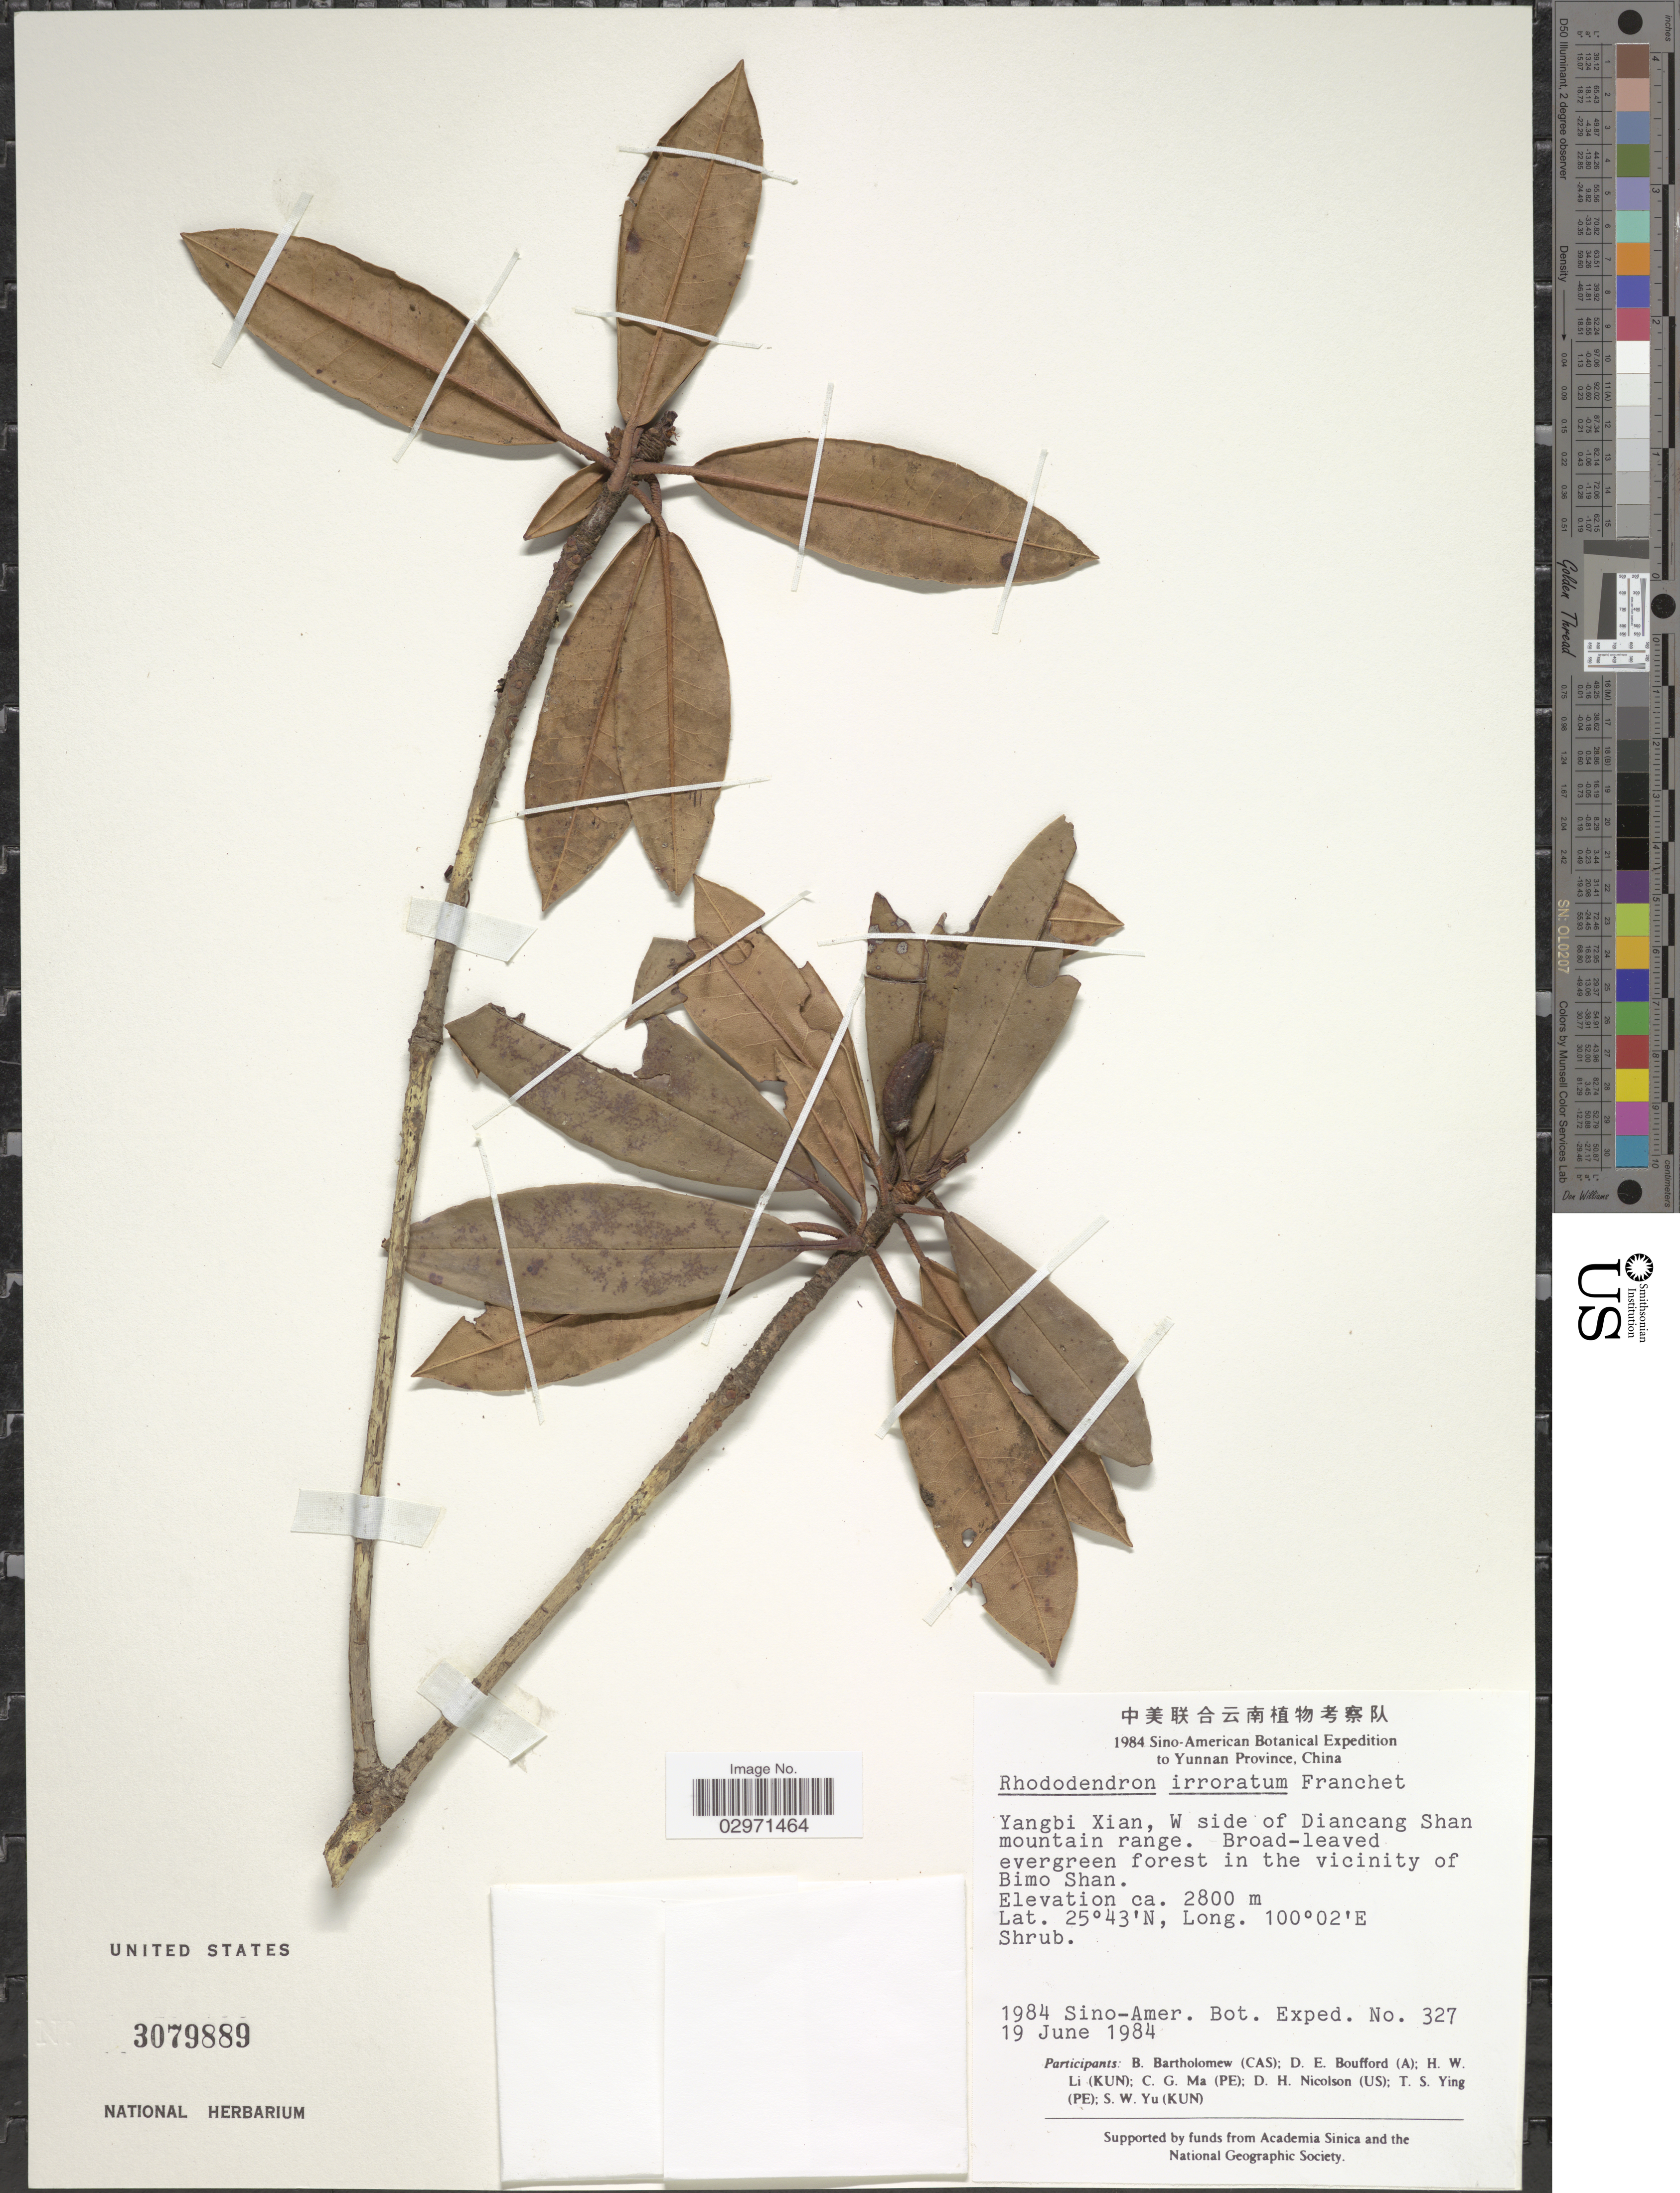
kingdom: Plantae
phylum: Tracheophyta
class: Magnoliopsida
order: Ericales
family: Ericaceae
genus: Rhododendron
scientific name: Rhododendron irroratum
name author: Franch.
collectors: Sino-Amer. Bot. Exped. 1984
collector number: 327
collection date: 1984-06-19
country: China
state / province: Yunnan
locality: Yangbi Xian, W side of Diancang Shan mountain range. In the vicinity of Bimo Shan.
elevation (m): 2800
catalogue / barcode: US 3079889